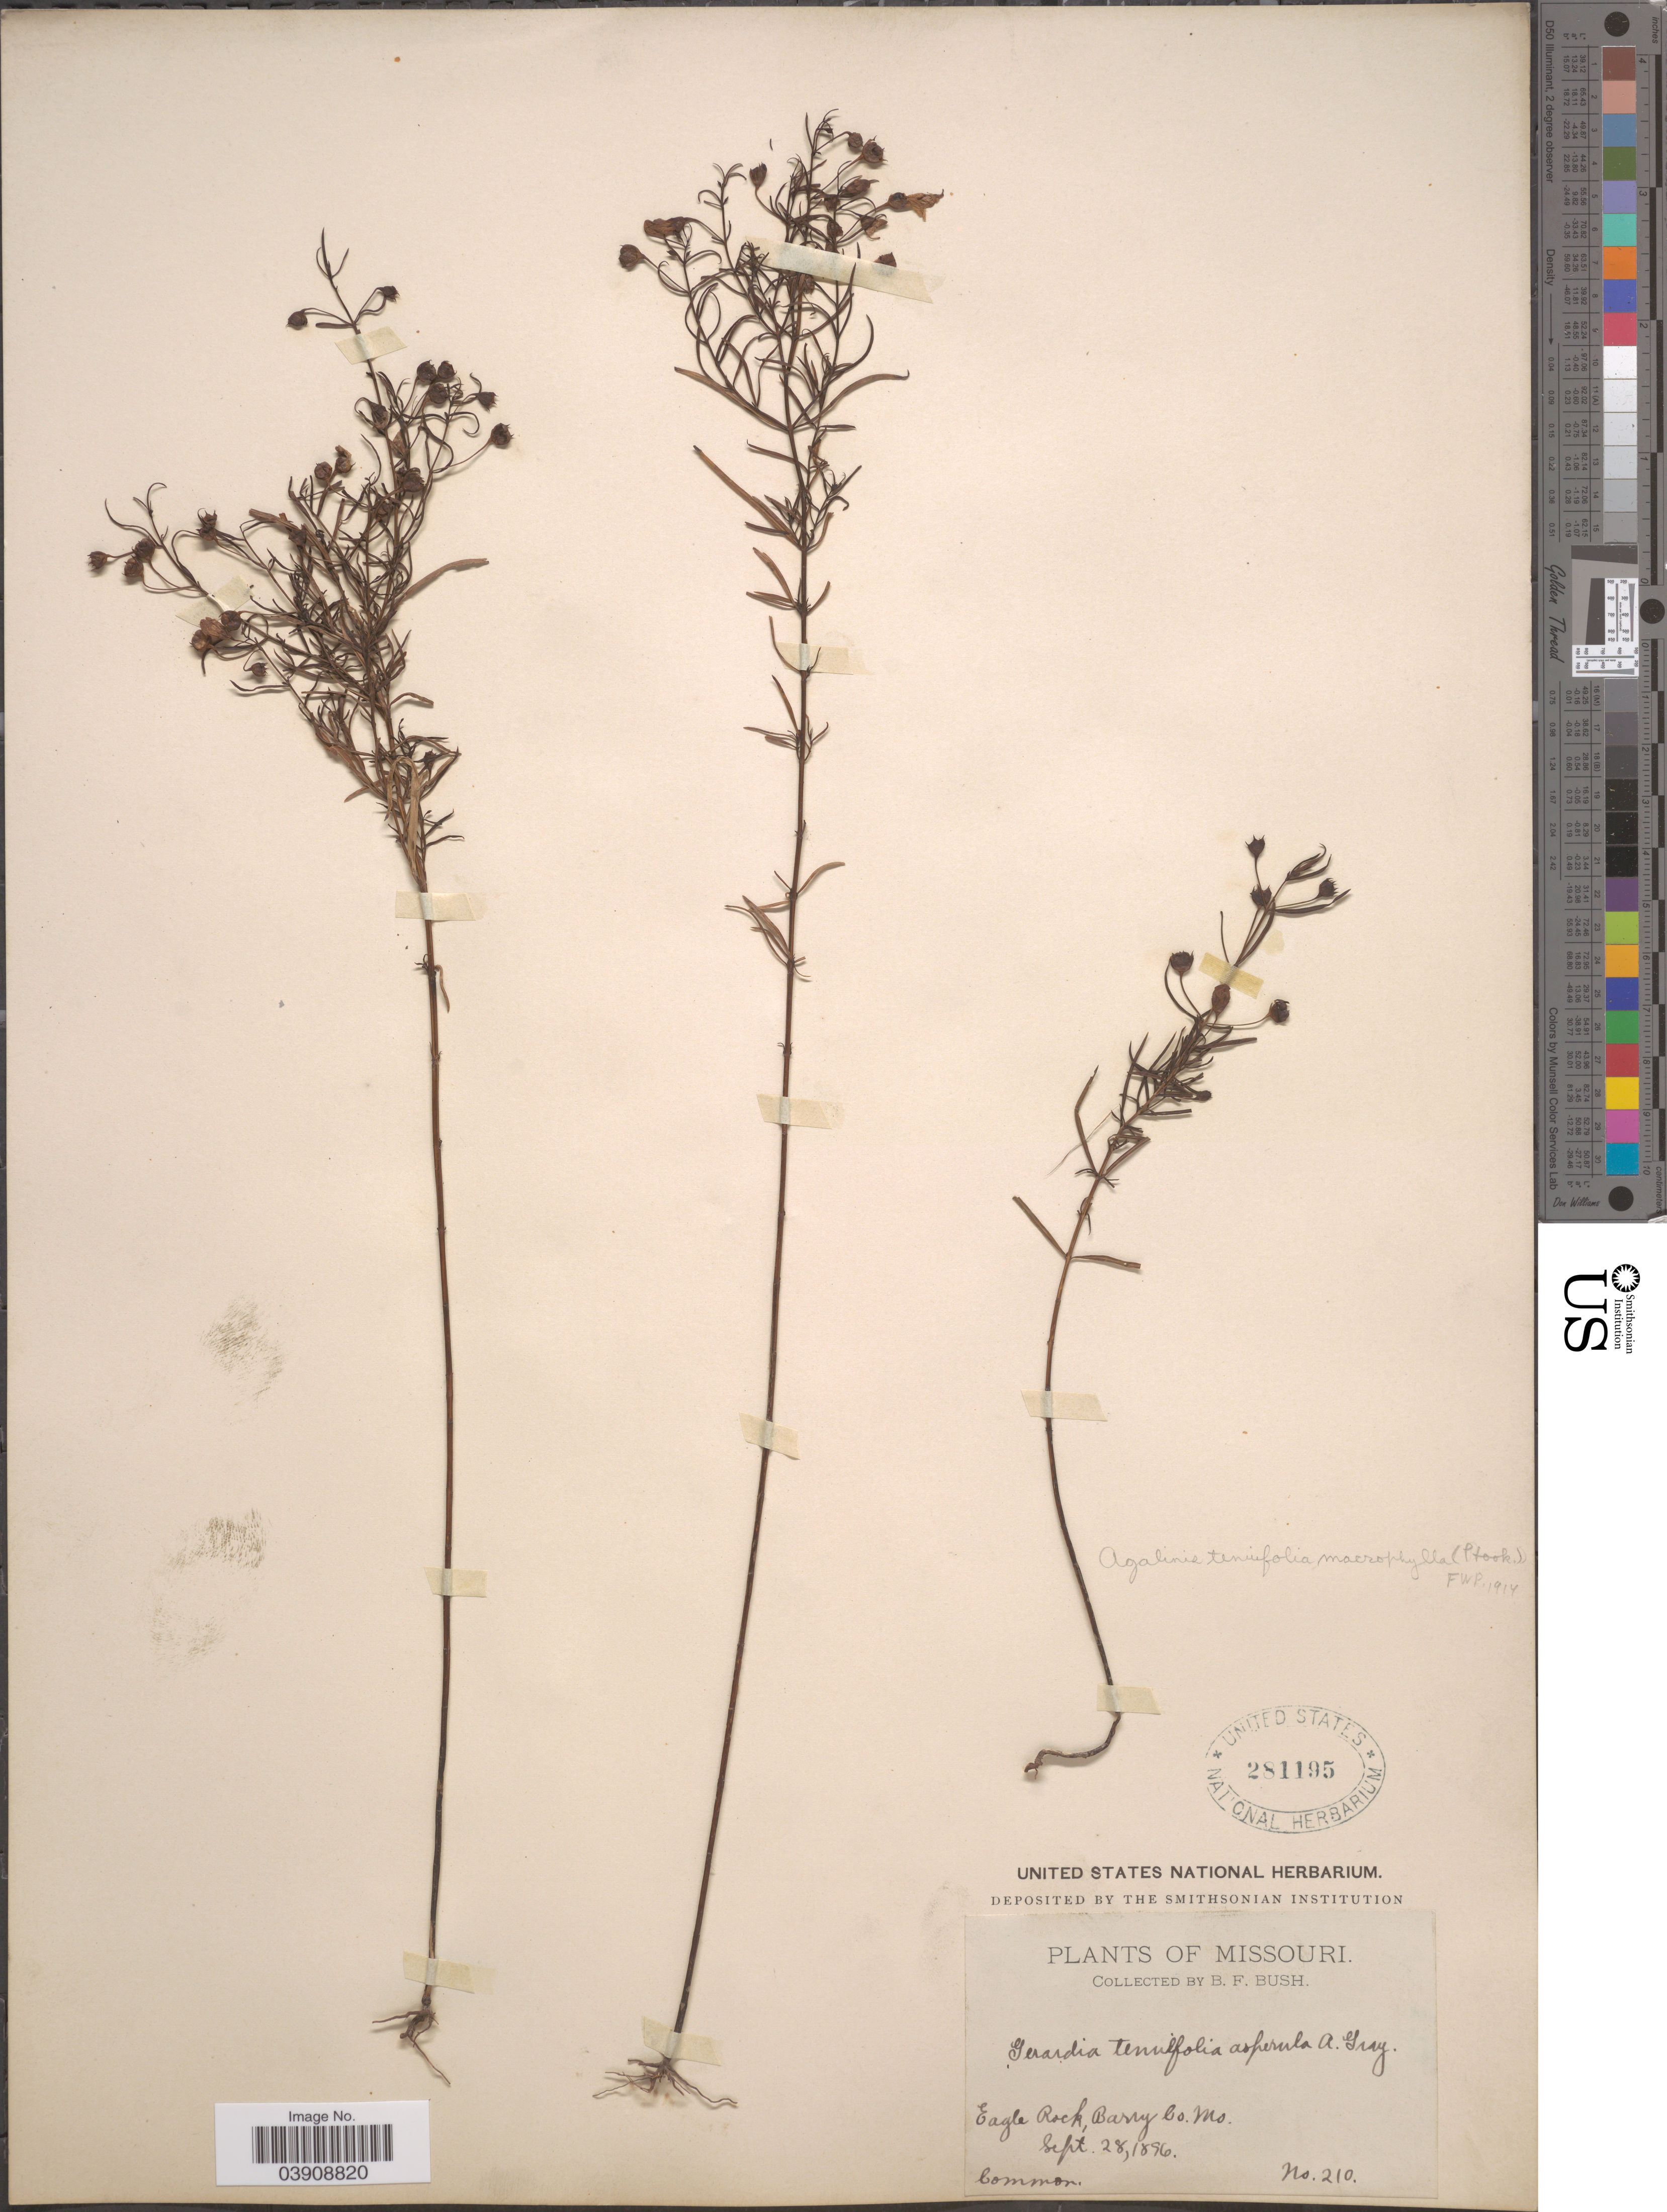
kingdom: Plantae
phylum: Tracheophyta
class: Magnoliopsida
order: Lamiales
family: Orobanchaceae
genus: Agalinis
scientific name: Agalinis tenuifolia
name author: (Vahl) Raf.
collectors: B. F. Bush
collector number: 210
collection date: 1896-09-28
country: United States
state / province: Missouri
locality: Eagle Rock Barry Co.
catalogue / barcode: US 281195